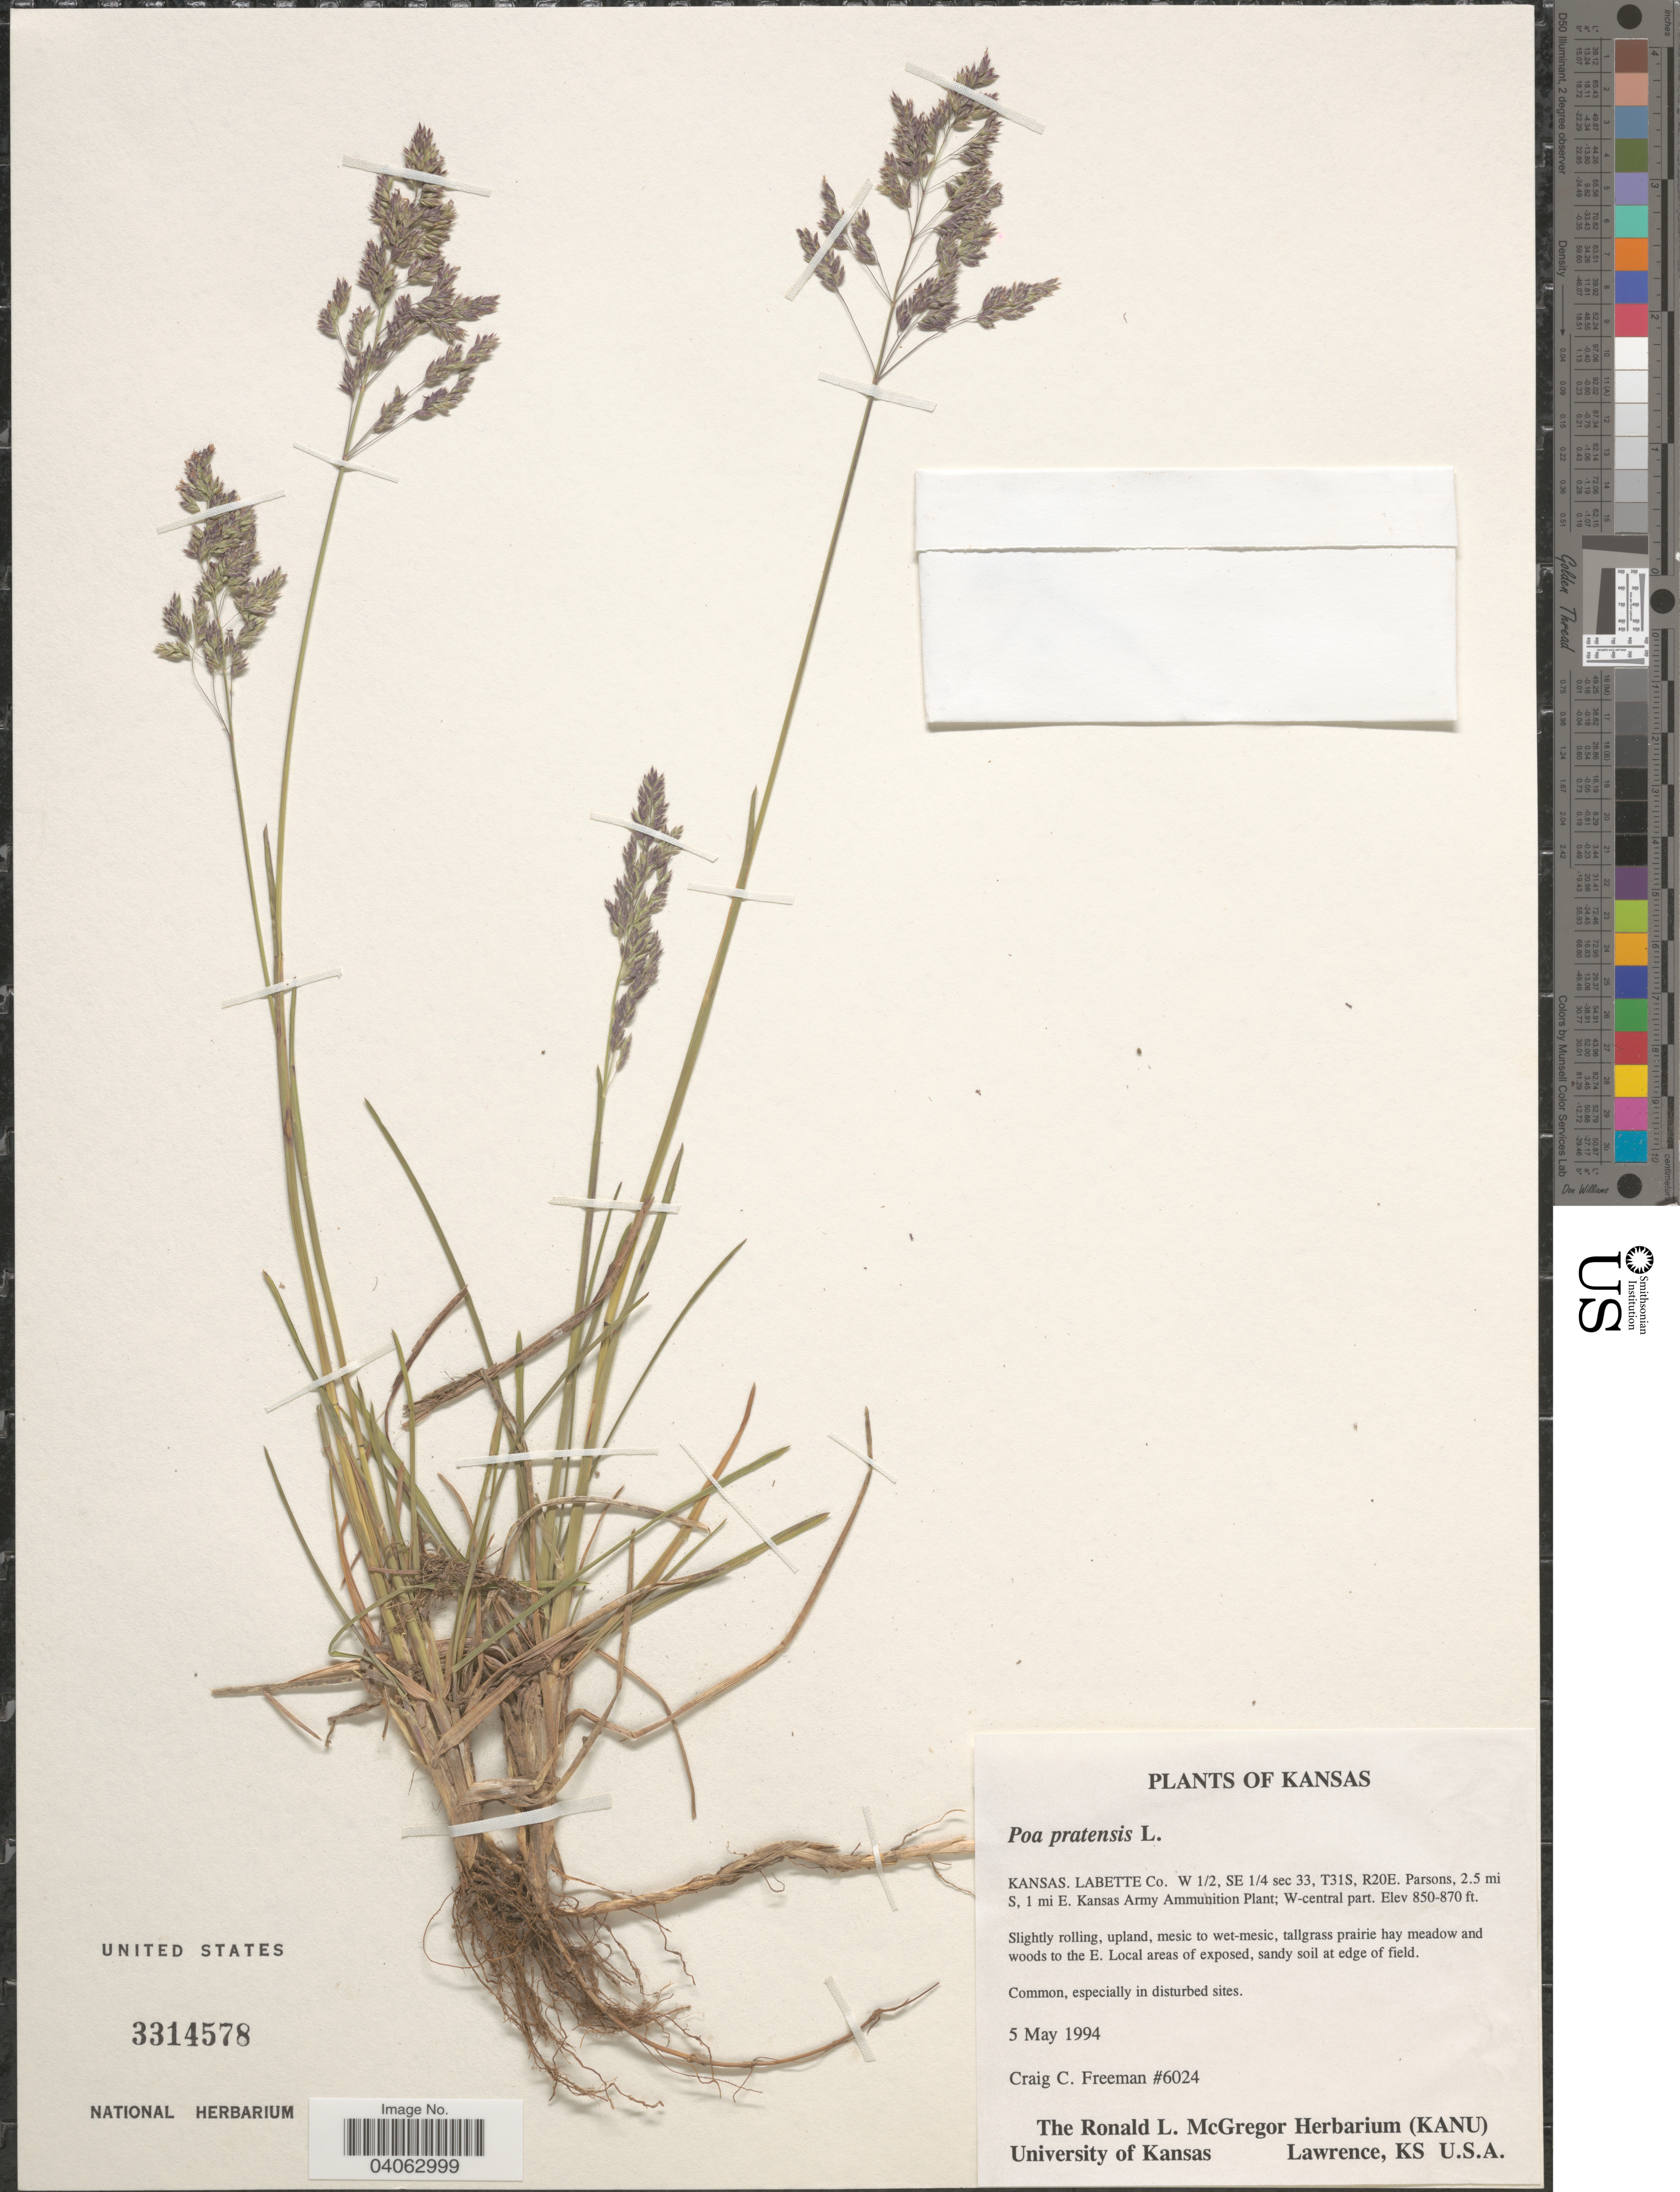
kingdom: Plantae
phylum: Tracheophyta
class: Liliopsida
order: Poales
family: Poaceae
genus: Poa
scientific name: Poa pratensis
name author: L.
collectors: C. C. Freeman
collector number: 6024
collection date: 1994-05-05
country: United States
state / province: Kansas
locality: Labette Co. W 1/2, SE 1/4 sec 33, T31S, R20E. Parsons, 2.5 mi S, 1 mi E. Kansas Army Ammunition Plant; W-central part.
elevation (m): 259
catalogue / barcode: US 3314578